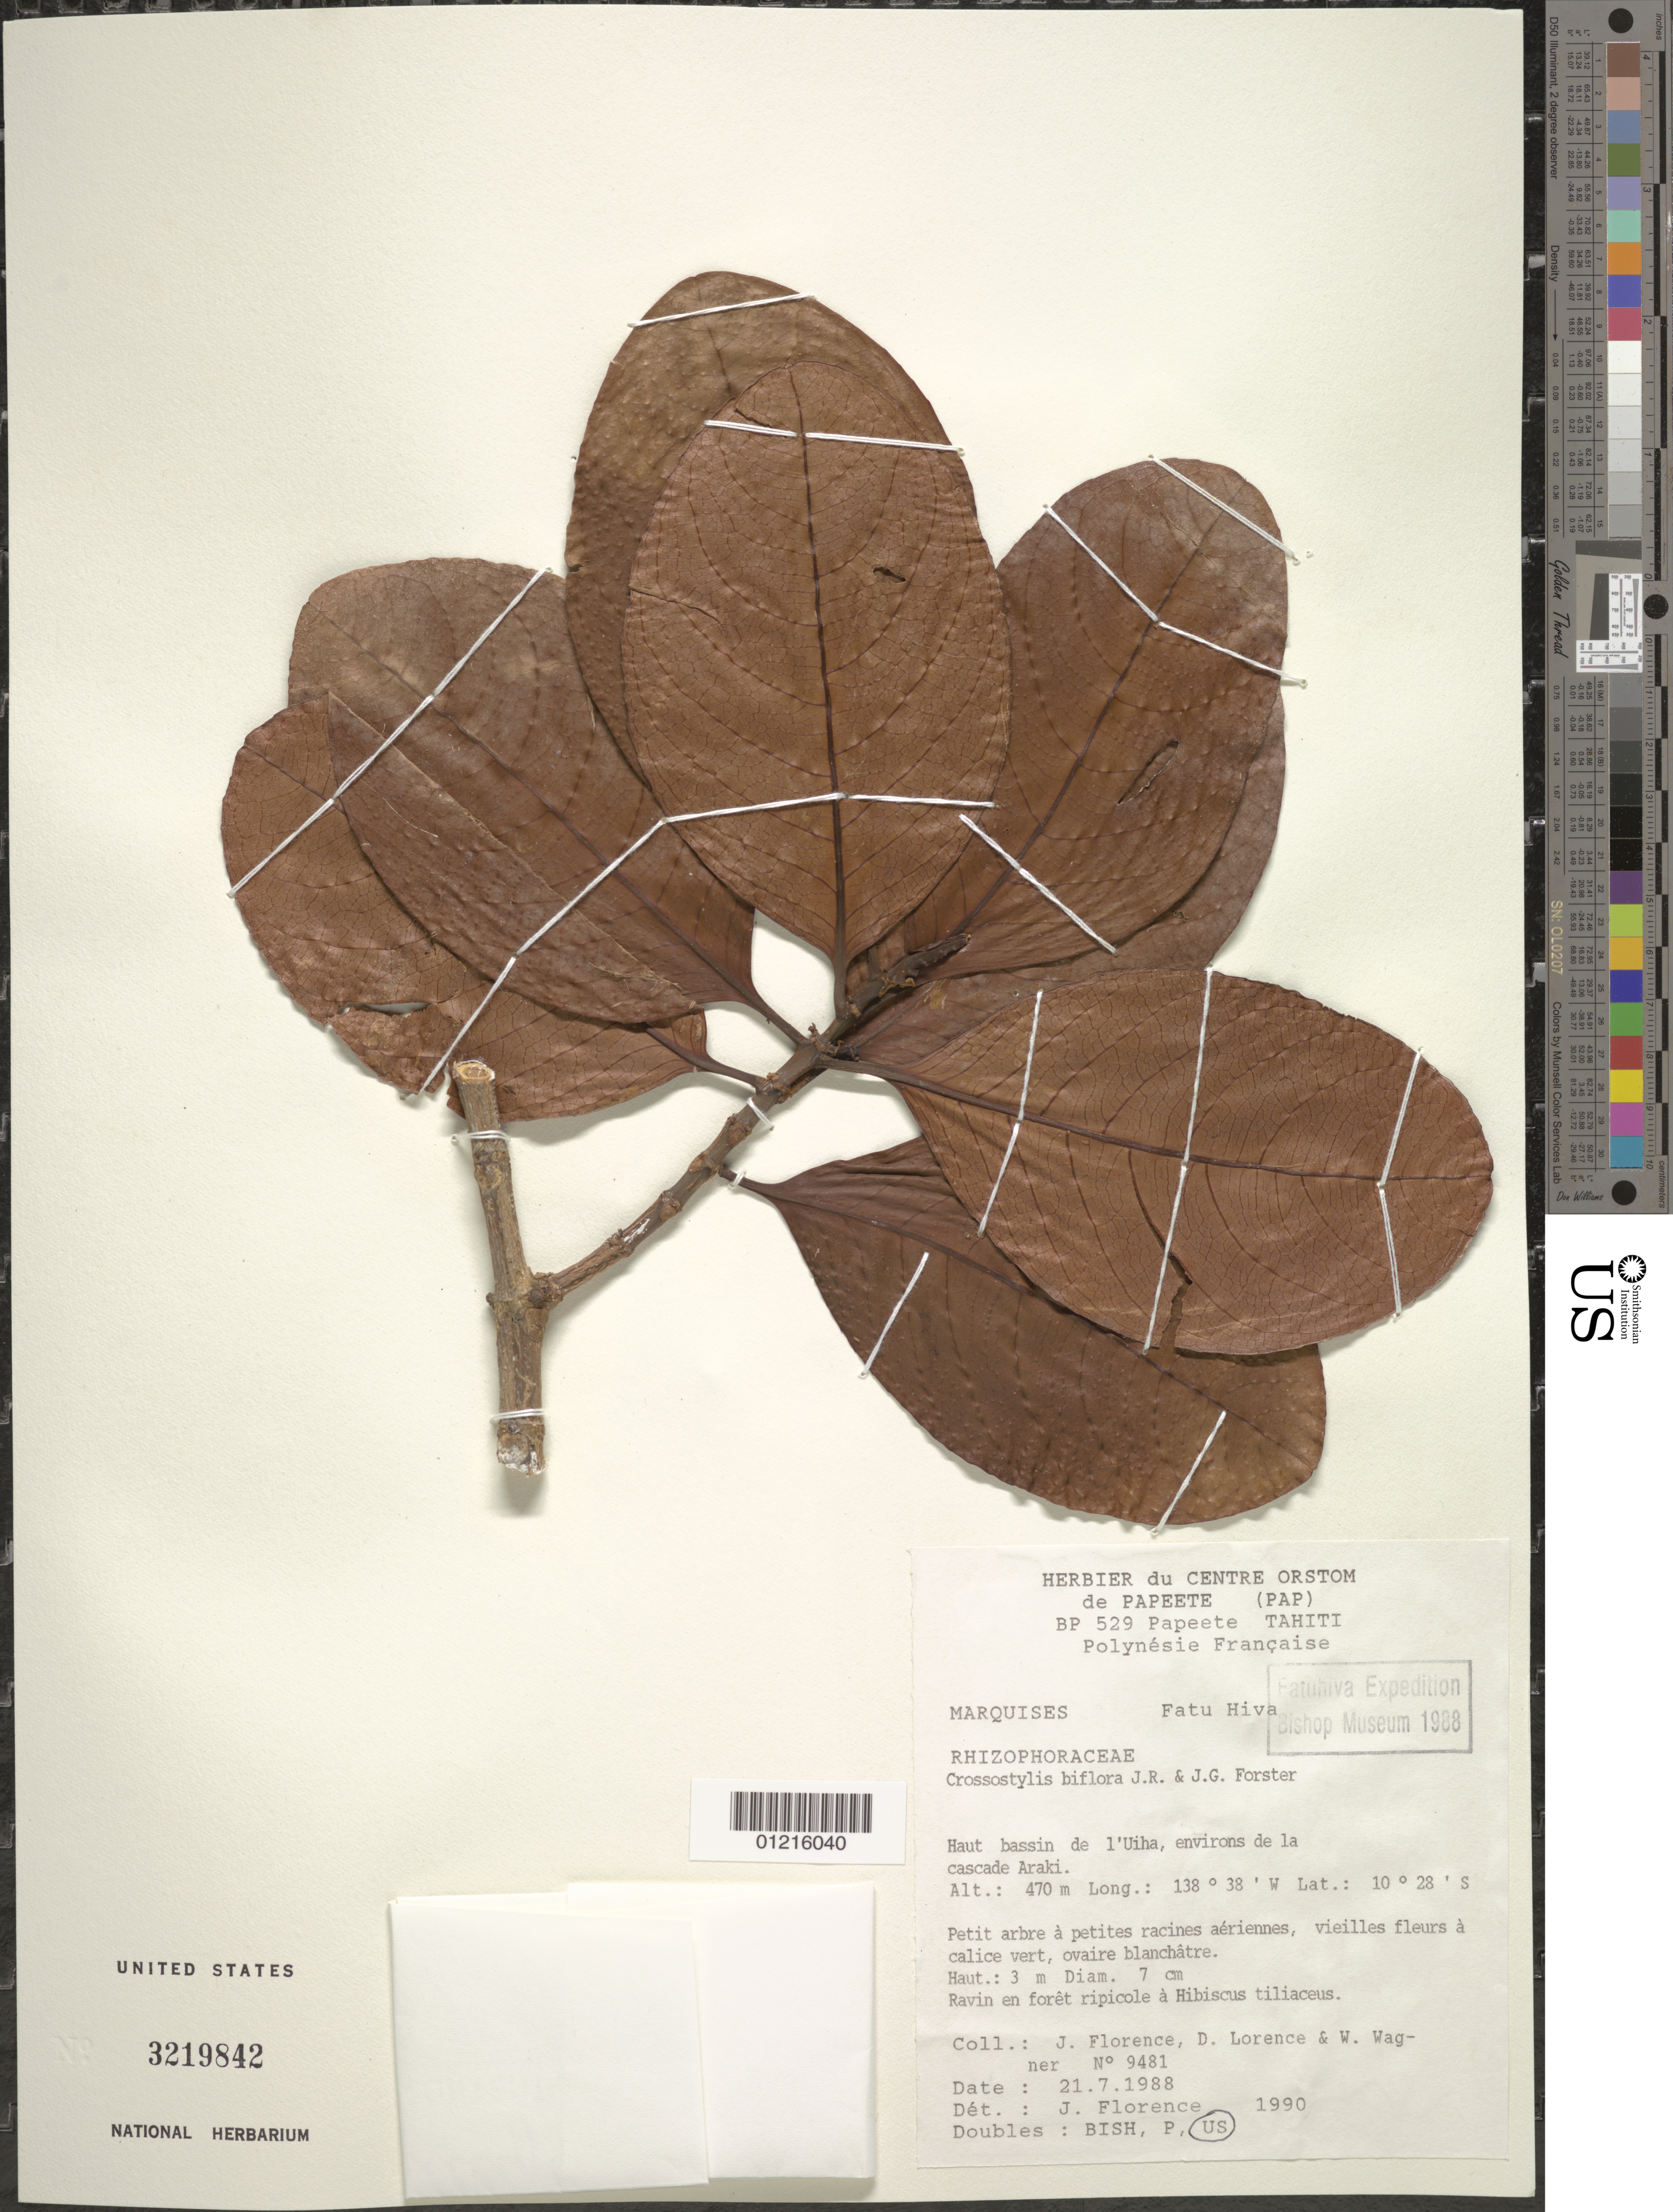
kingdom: Plantae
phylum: Tracheophyta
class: Magnoliopsida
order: Malpighiales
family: Rhizophoraceae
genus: Crossostylis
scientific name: Crossostylis biflora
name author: J.R. Forst. & G. Forst.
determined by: Florence, J.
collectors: J. Florence, D. Lorence & W. L. Wagner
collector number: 9481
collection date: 1988-07-21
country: French Polynesia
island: Fatu Hiva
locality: Haut bassin de l'Uiha, environs de la cascade Araki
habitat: Ravin en forêt ripicole à Hibiscus tiliaceus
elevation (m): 470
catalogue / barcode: US 3219842